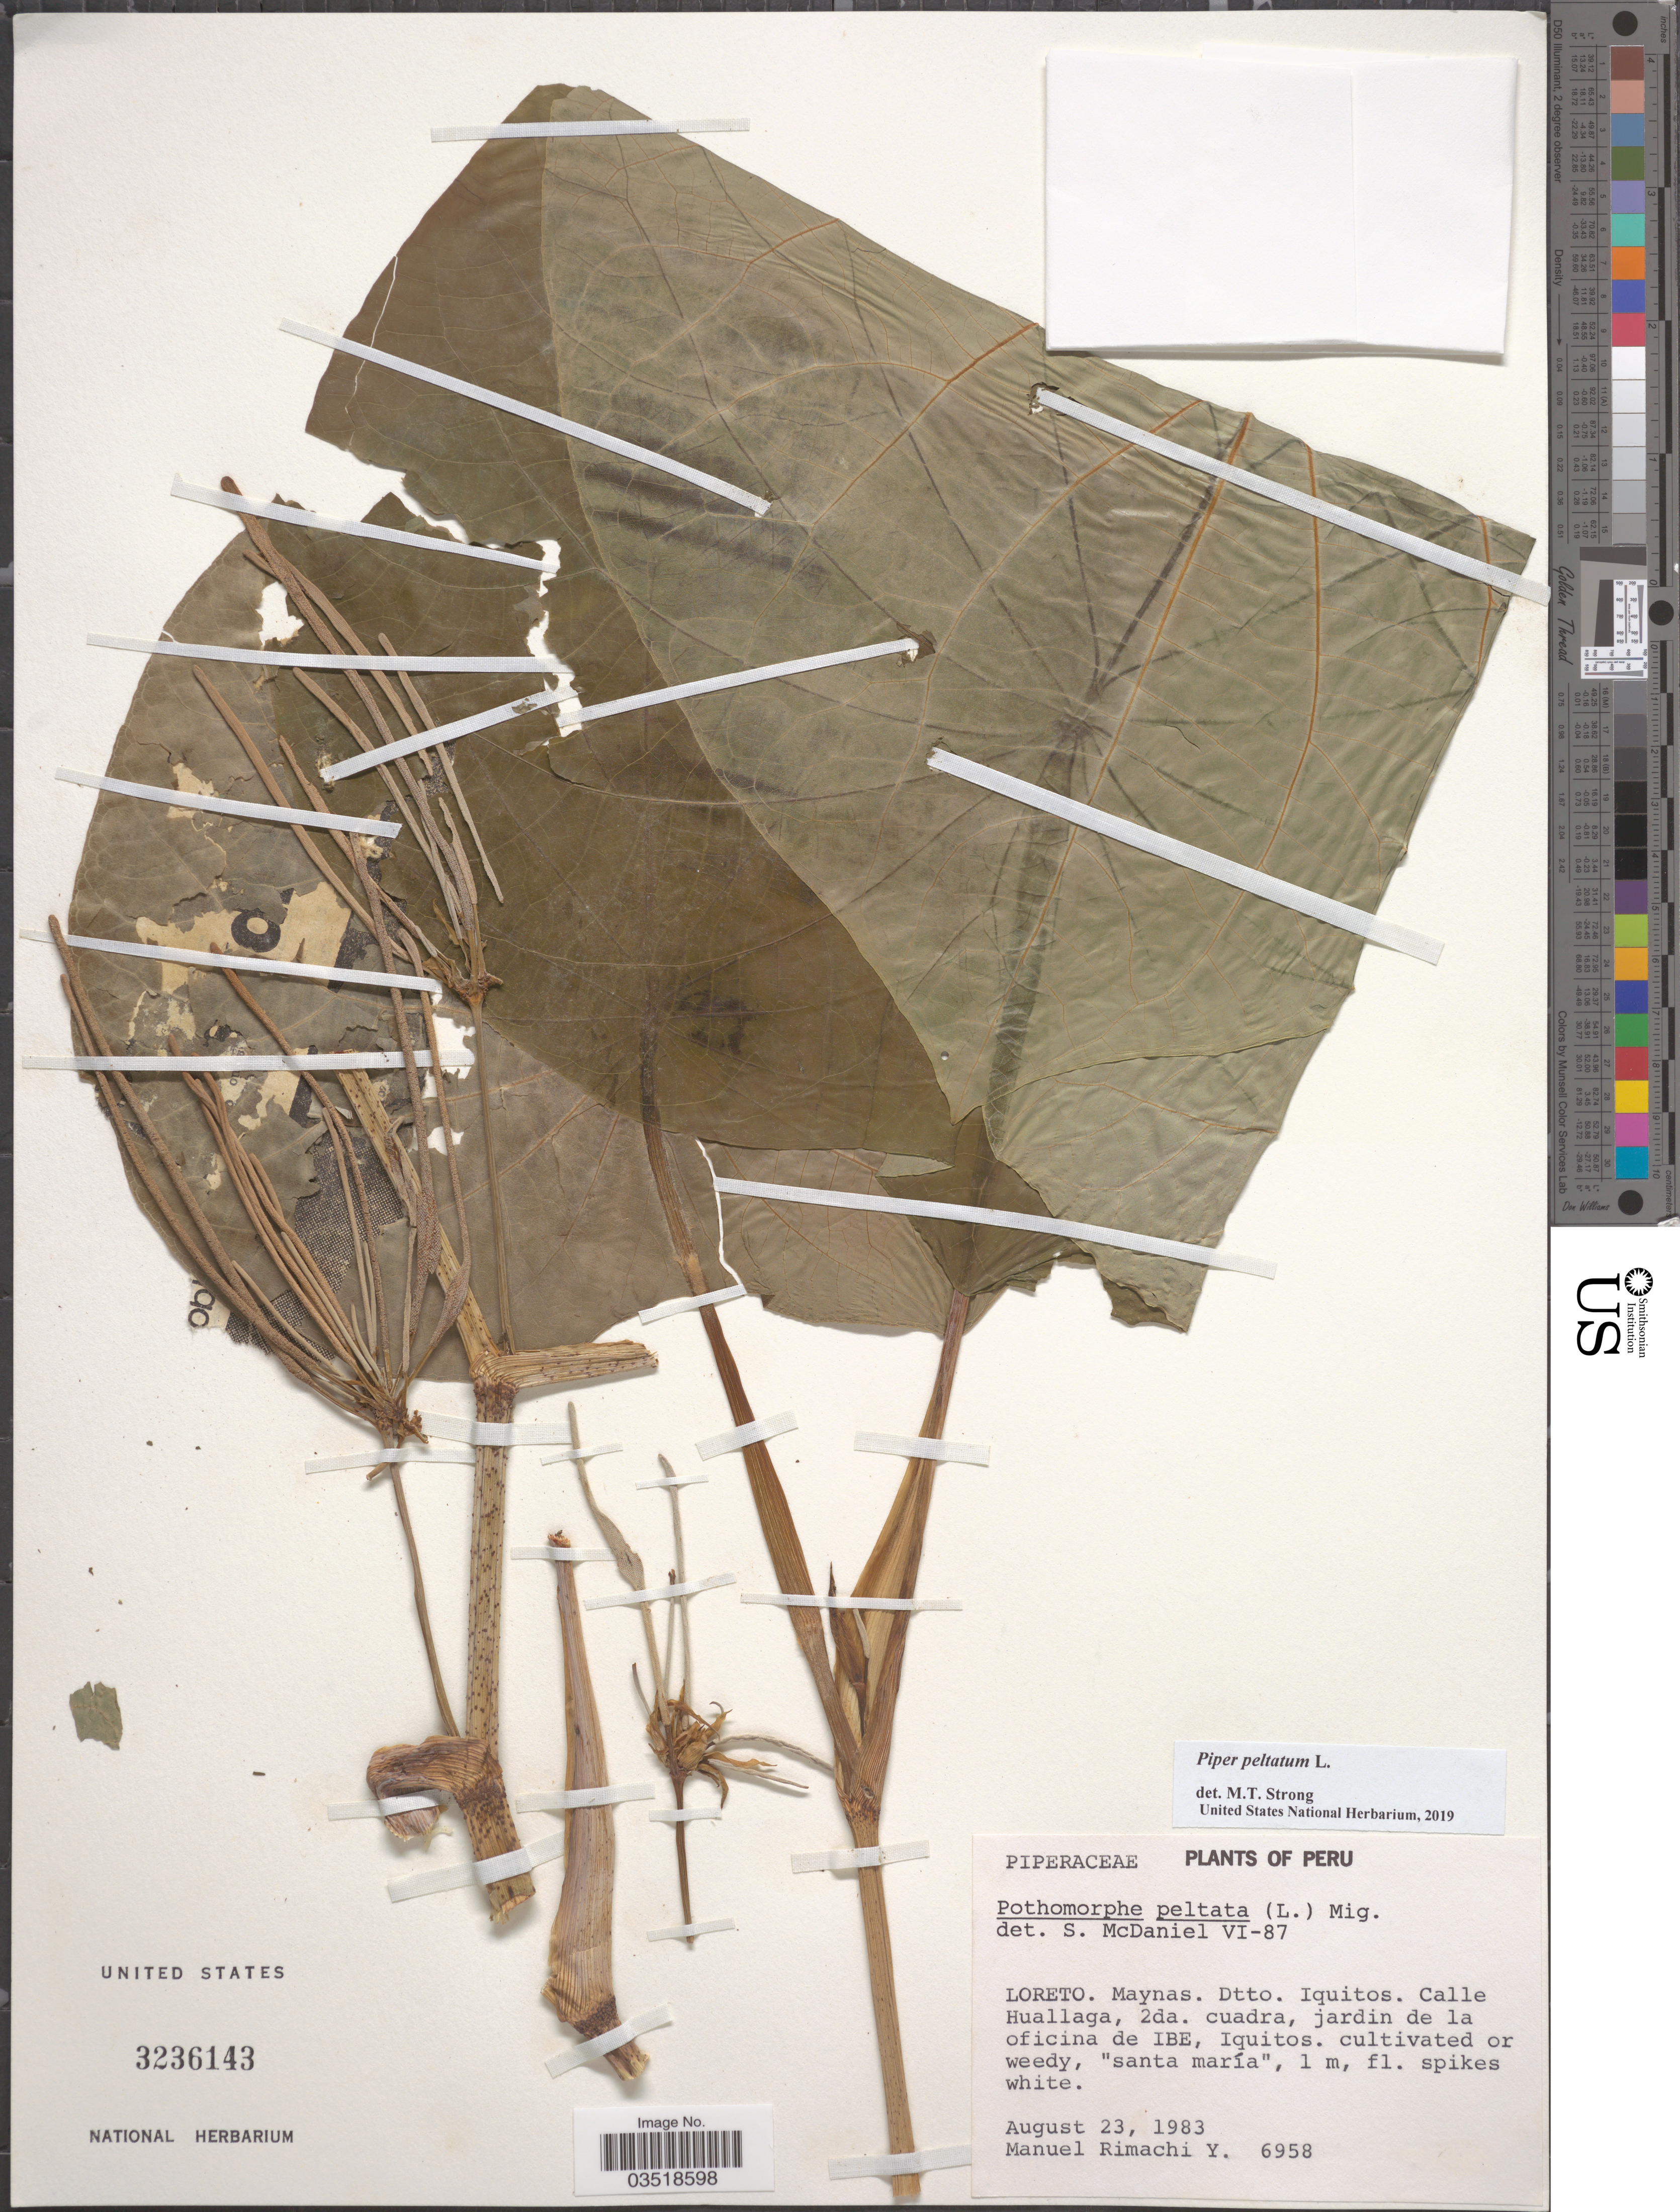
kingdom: Plantae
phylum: Tracheophyta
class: Magnoliopsida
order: Piperales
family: Piperaceae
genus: Piper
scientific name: Piper peltatum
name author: L.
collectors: M. Rimachi Y.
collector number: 6958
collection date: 1983-08-23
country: Peru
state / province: Loreto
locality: Maynas. Dtto. Iquitos. Calle Huallaga, 2da. cuadra, jardin de la oficina de IBE, Iquitos.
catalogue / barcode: US 3236143